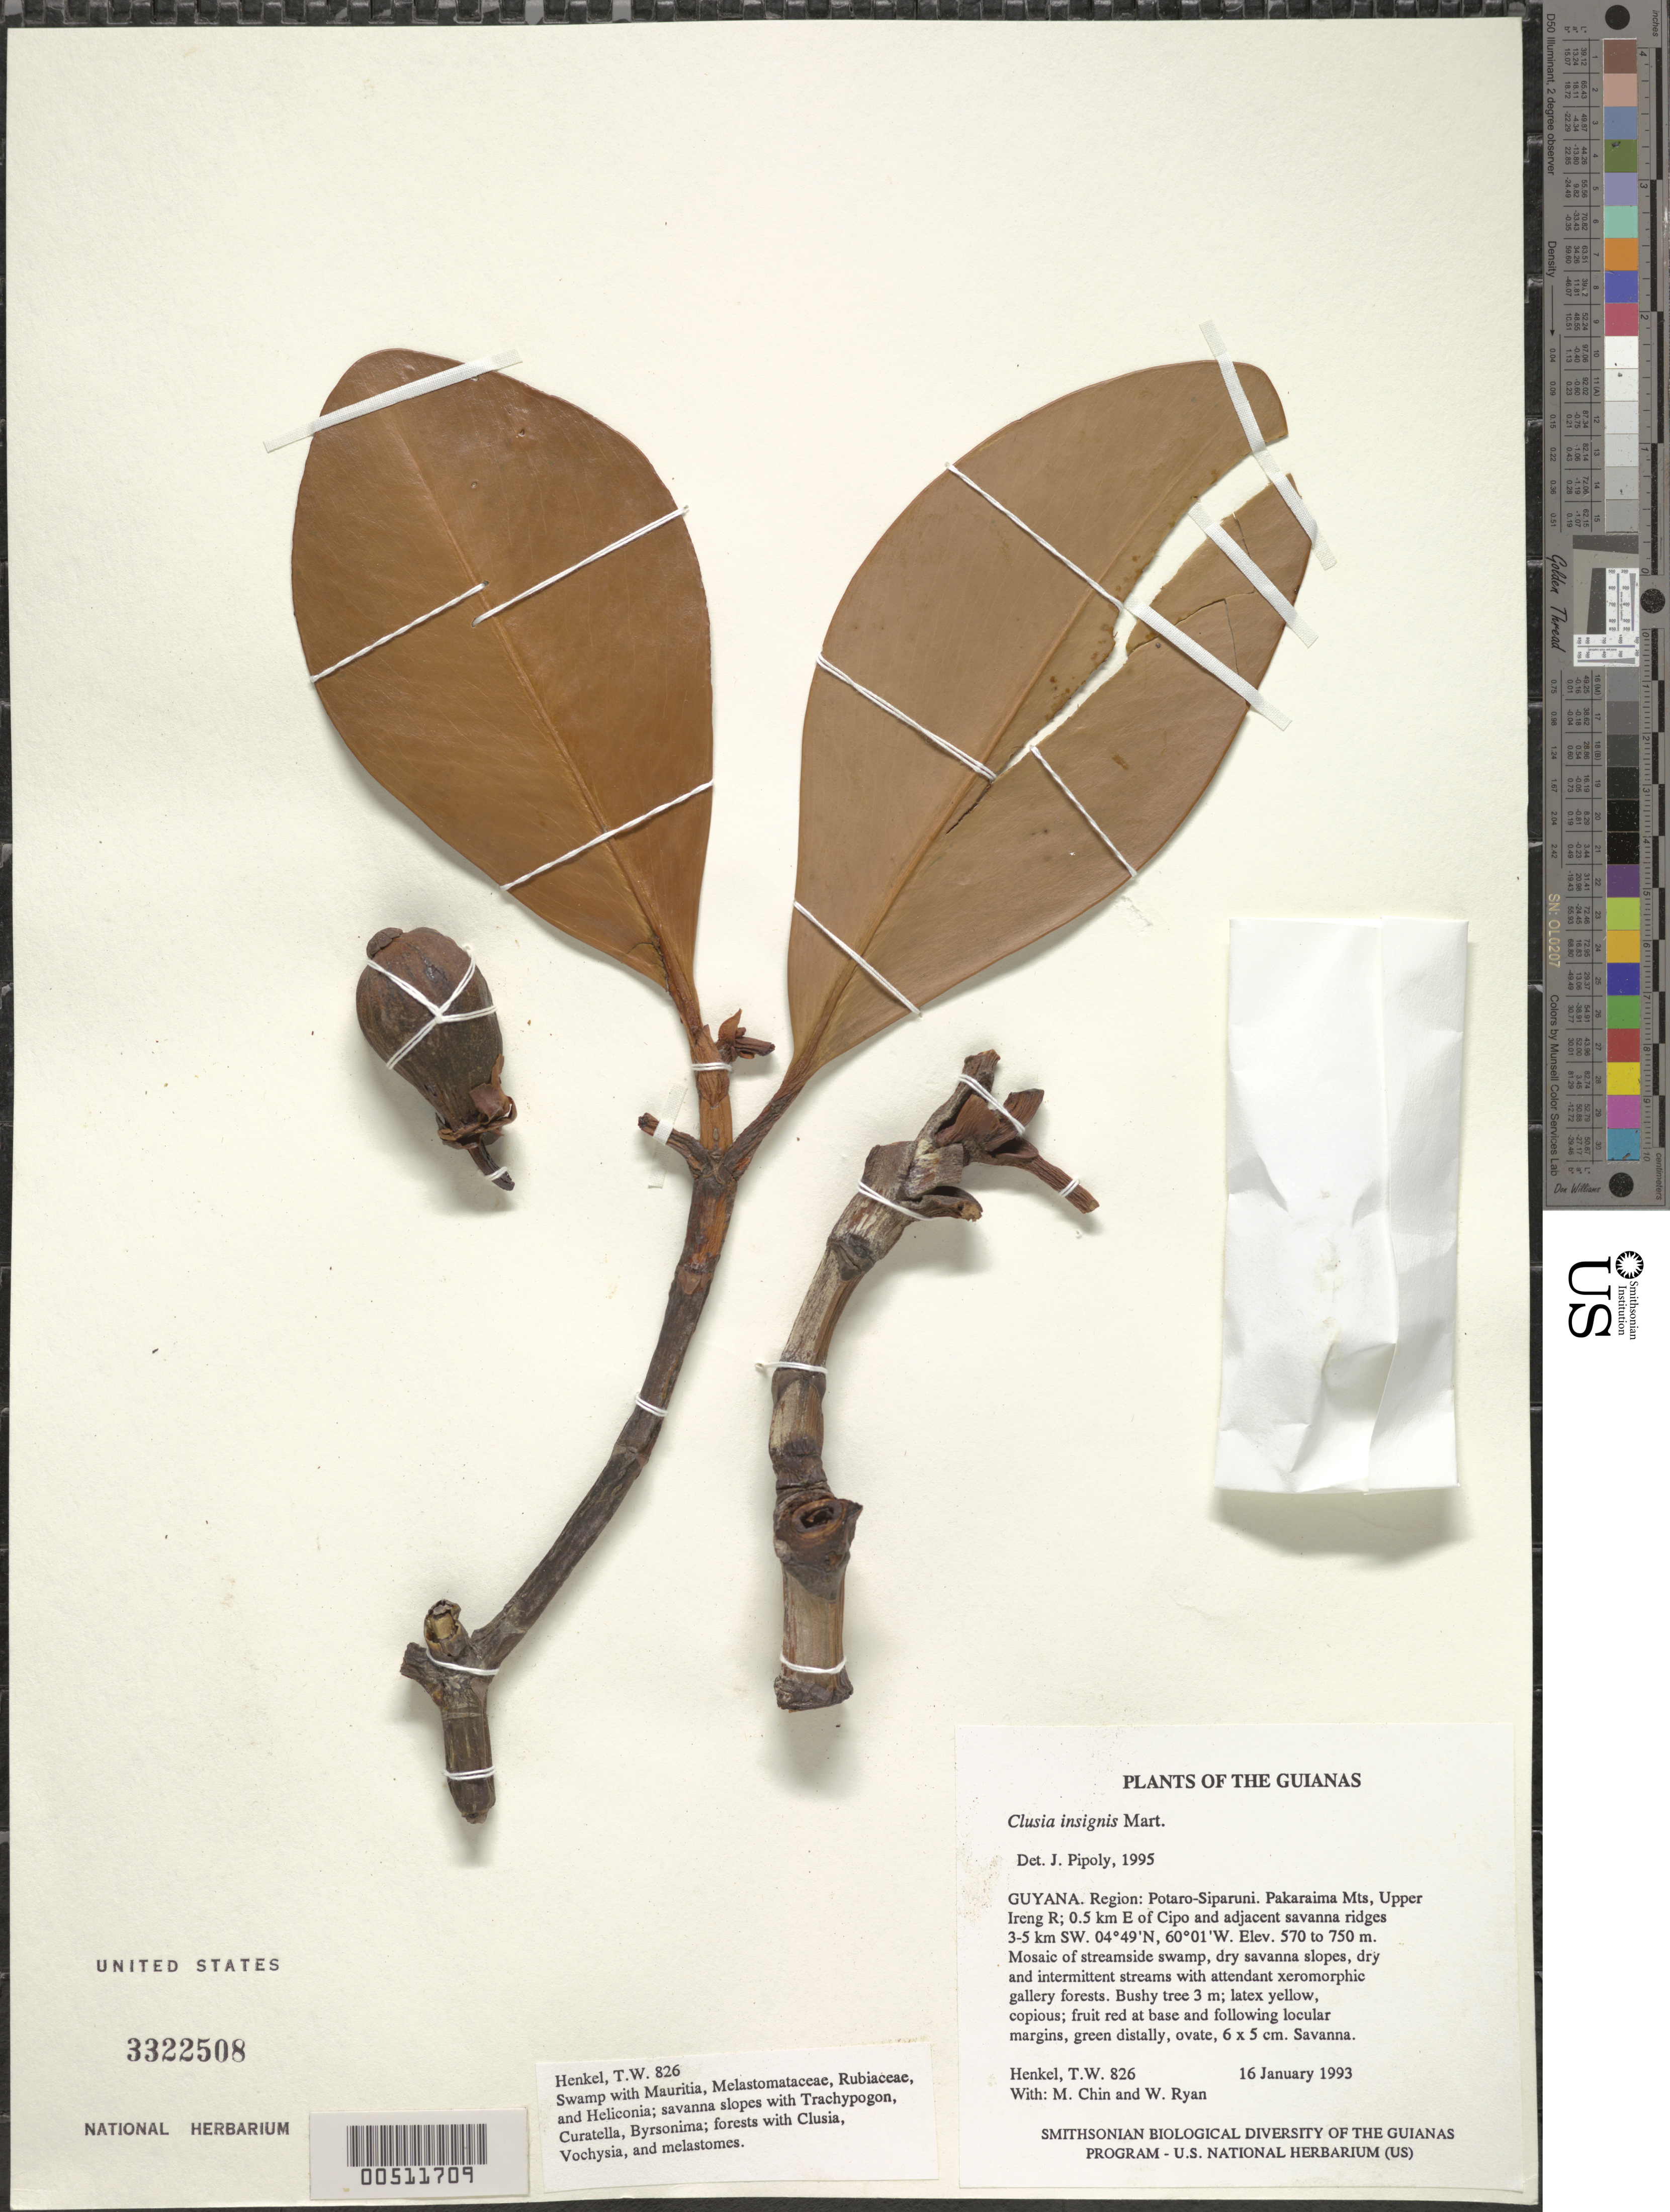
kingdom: Plantae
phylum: Tracheophyta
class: Magnoliopsida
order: Malpighiales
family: Clusiaceae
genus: Clusia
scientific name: Clusia insignis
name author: Mart.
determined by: Pipoly, J. J., III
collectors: T. Henkel, M. Chin & W. Ryan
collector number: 826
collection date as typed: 16 January 1993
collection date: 1993-01-16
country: Guyana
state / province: Potaro-Siparuni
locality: Pakaraima Mts, Upper Ireng R; 0.5 km E of Cipo settlement and adjacent savanna ridges 3-5 km SW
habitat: Mosaic of streamside swamp, dry savanna slopes and dry and intermittent streams with attendant xeromorphic gallery forests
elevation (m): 570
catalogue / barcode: US 3322508